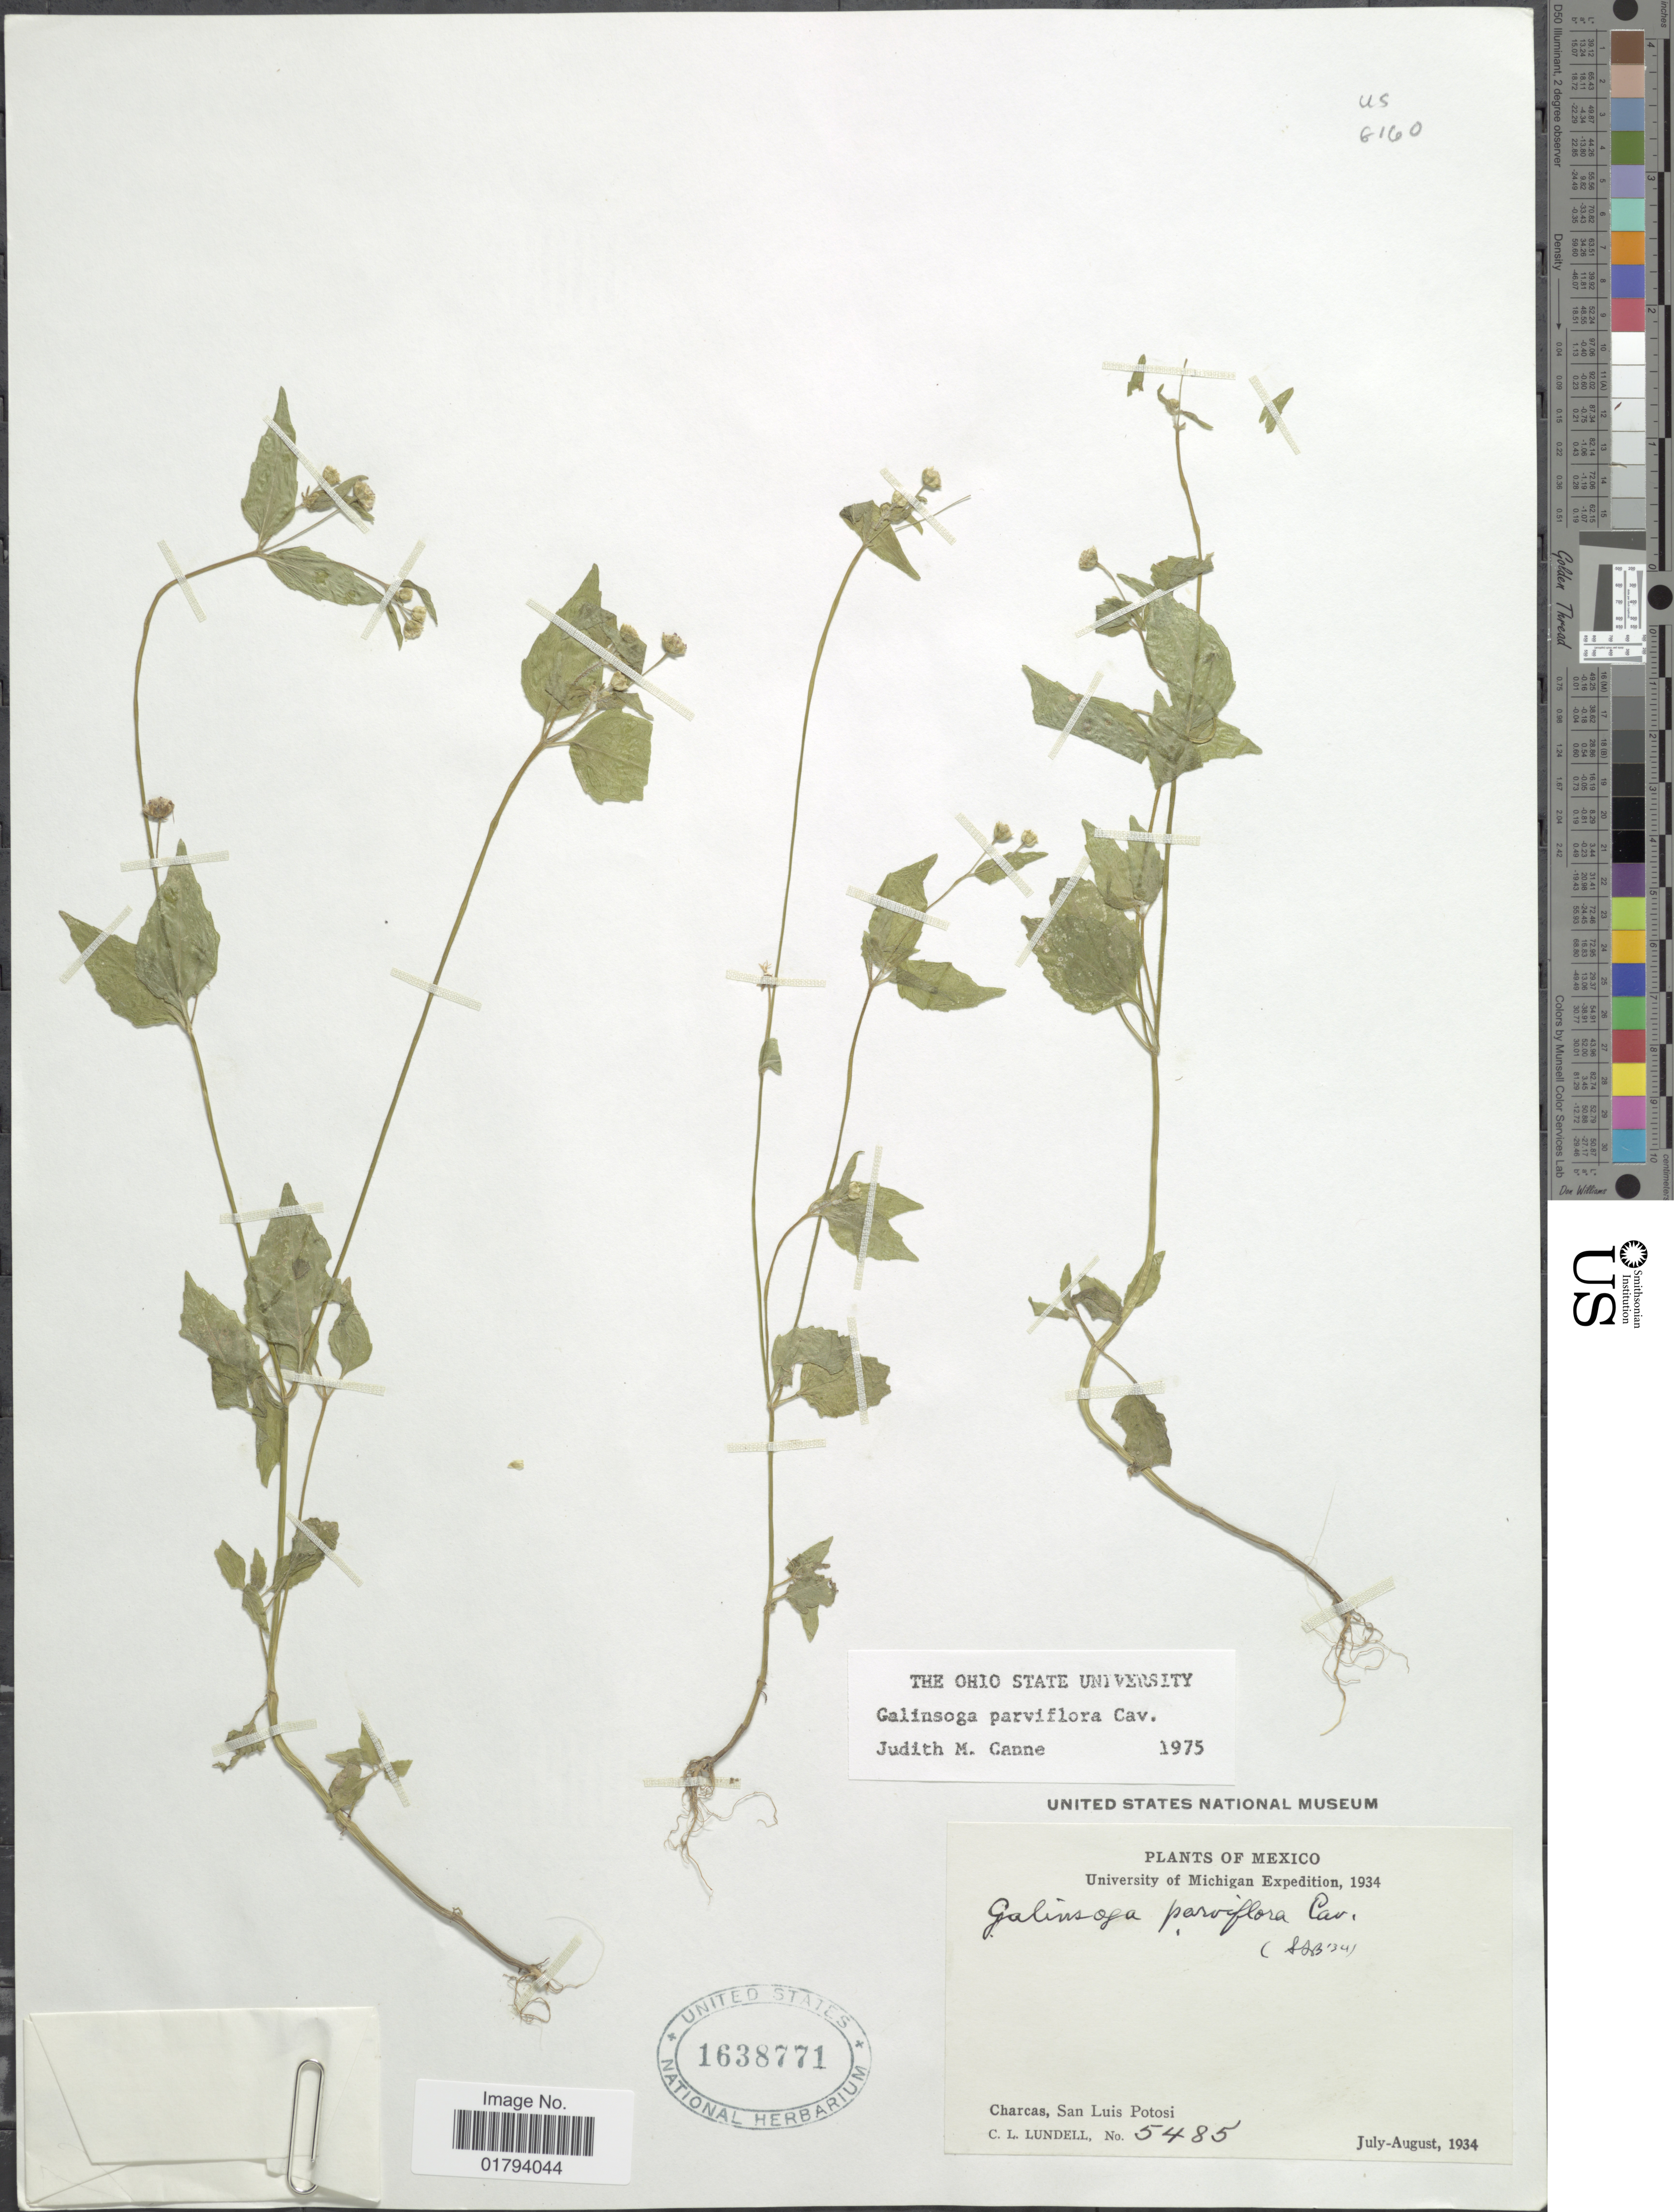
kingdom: Plantae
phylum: Tracheophyta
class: Magnoliopsida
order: Asterales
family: Asteraceae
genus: Galinsoga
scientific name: Galinsoga parviflora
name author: Cav.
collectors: C. L. Lundell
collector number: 5485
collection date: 1934-07/1934-08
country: Mexico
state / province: San Luis Potosí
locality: Charcas.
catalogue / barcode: US 1638771